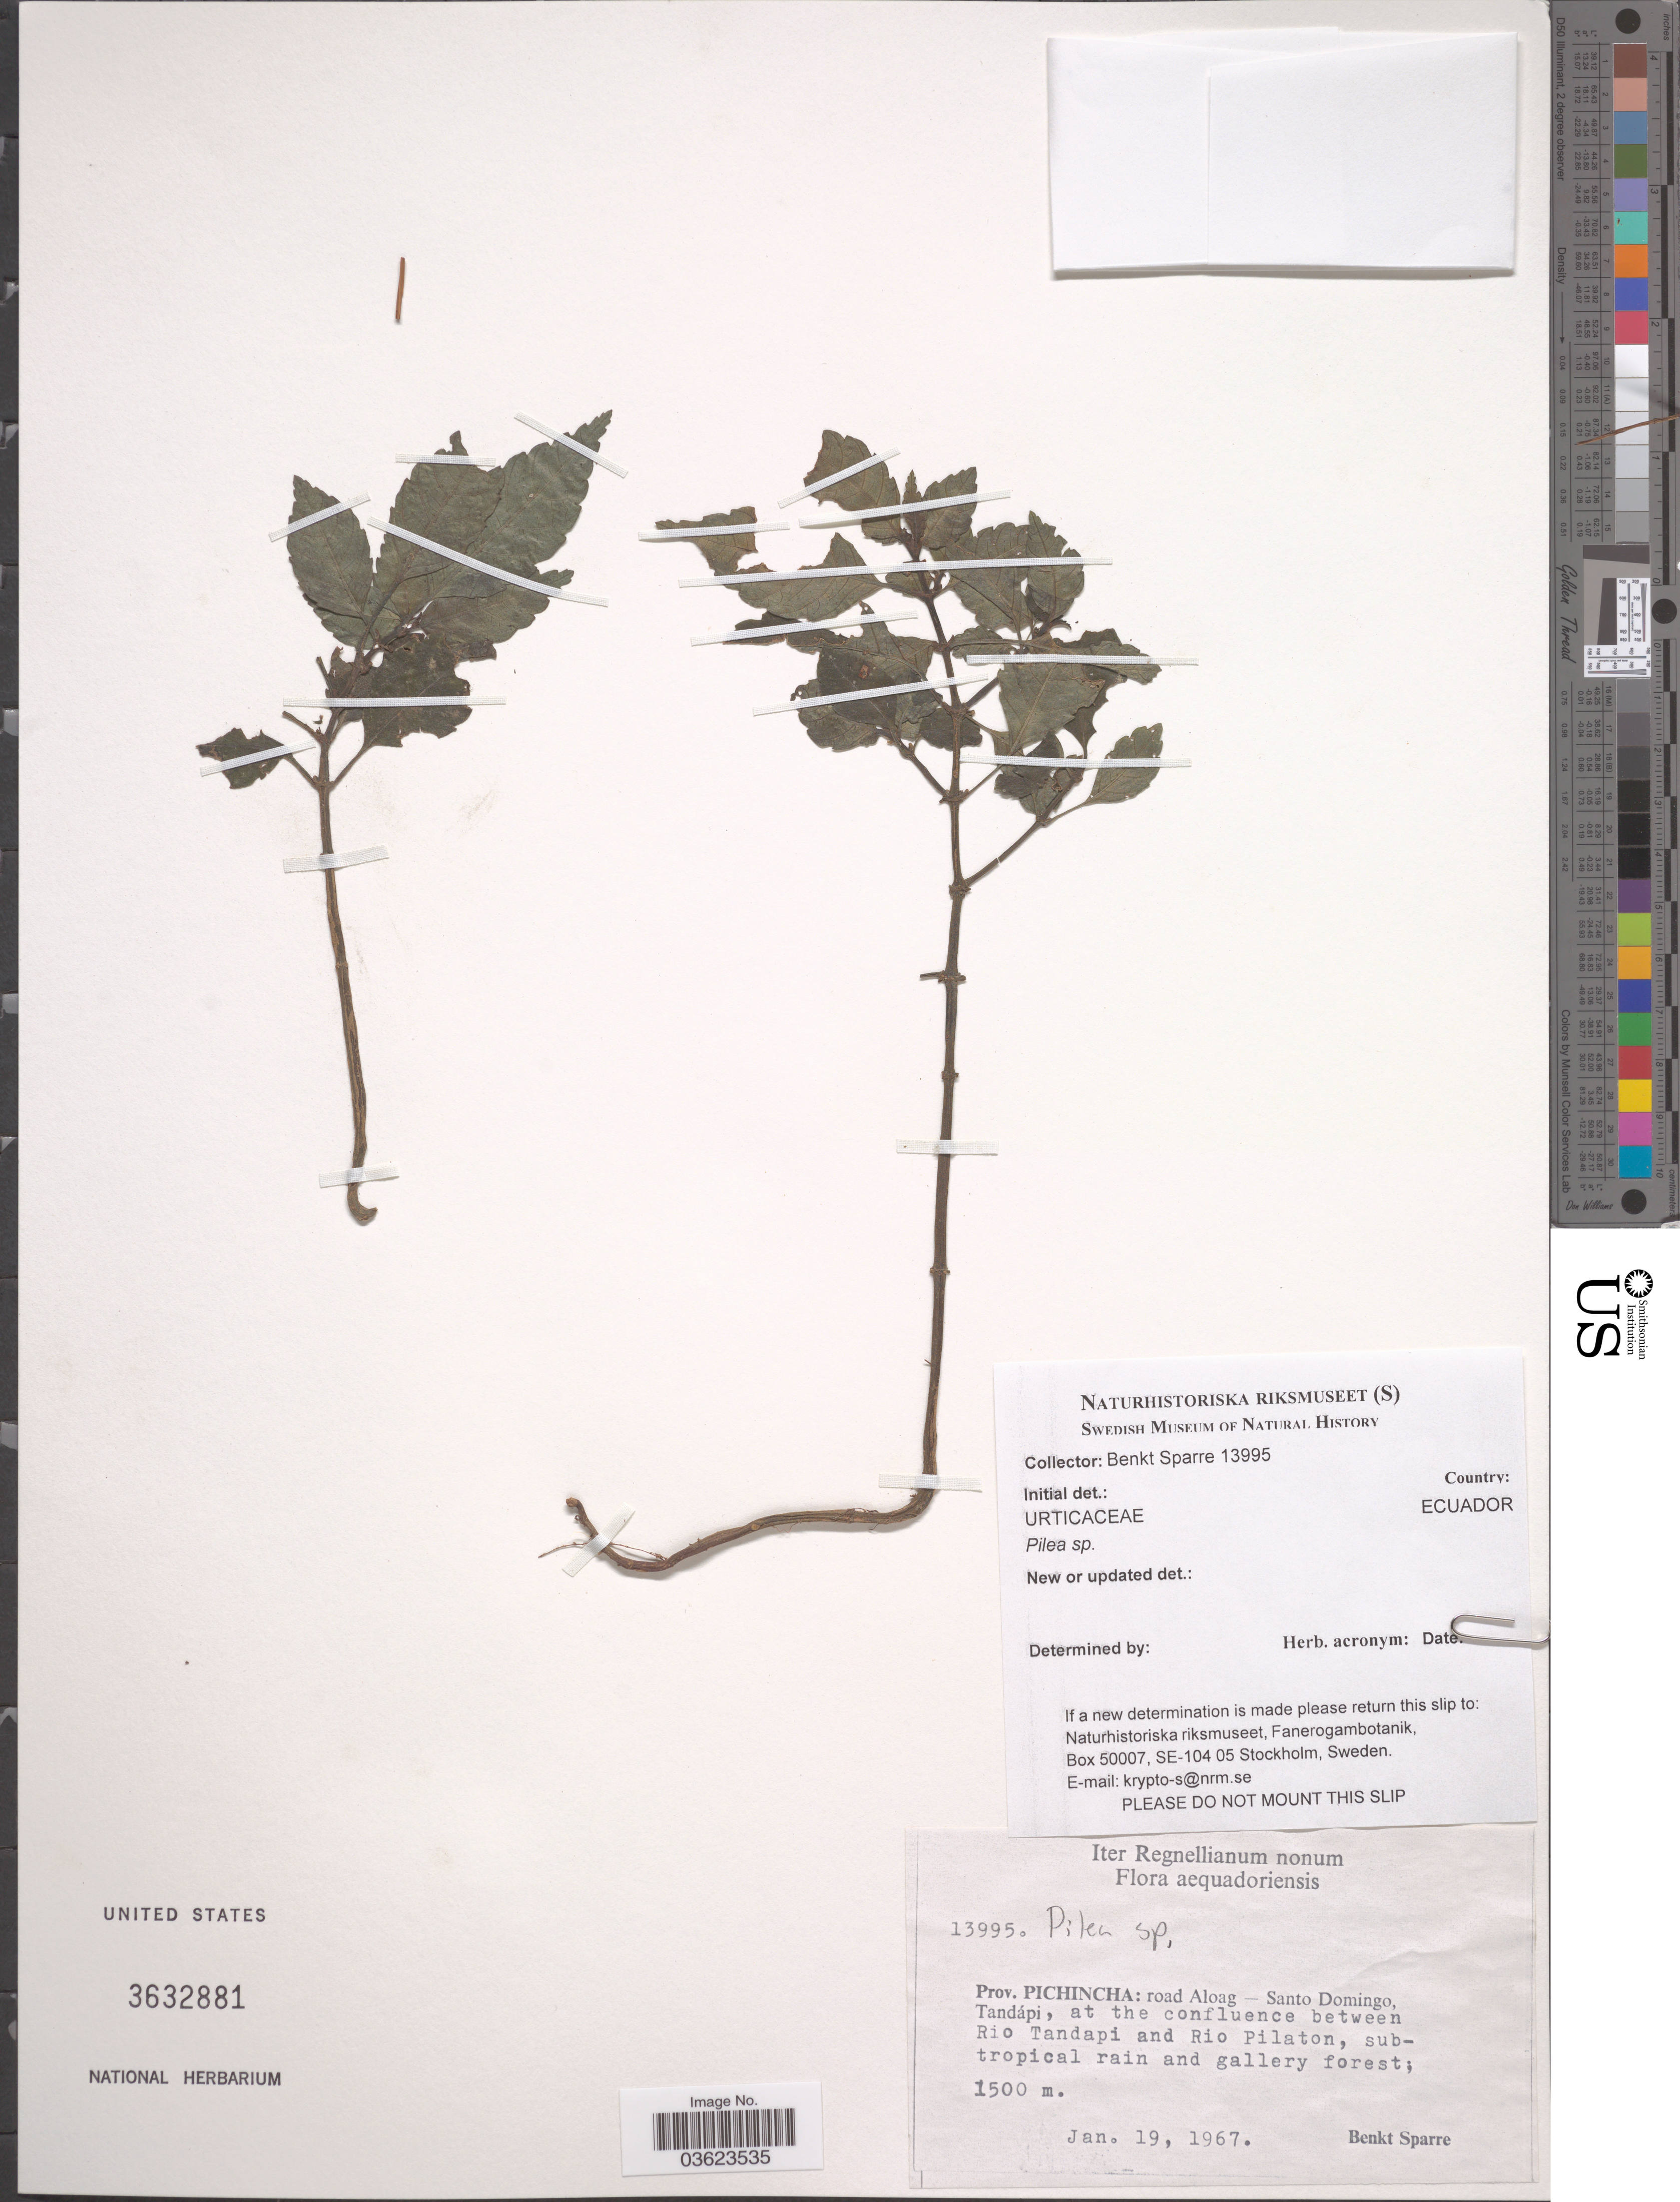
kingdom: Plantae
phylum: Tracheophyta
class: Magnoliopsida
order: Rosales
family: Urticaceae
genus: Pilea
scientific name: Pilea sp.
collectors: B. Sparre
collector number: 13995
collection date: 1967-01-19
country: Ecuador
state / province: Pichincha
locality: Aequadoriensis. Road Aloag - Santo Domingo, Tandápi, at the confluence between Rio Tandapi and Rio Pilaton.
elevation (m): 1500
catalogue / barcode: US 3632881